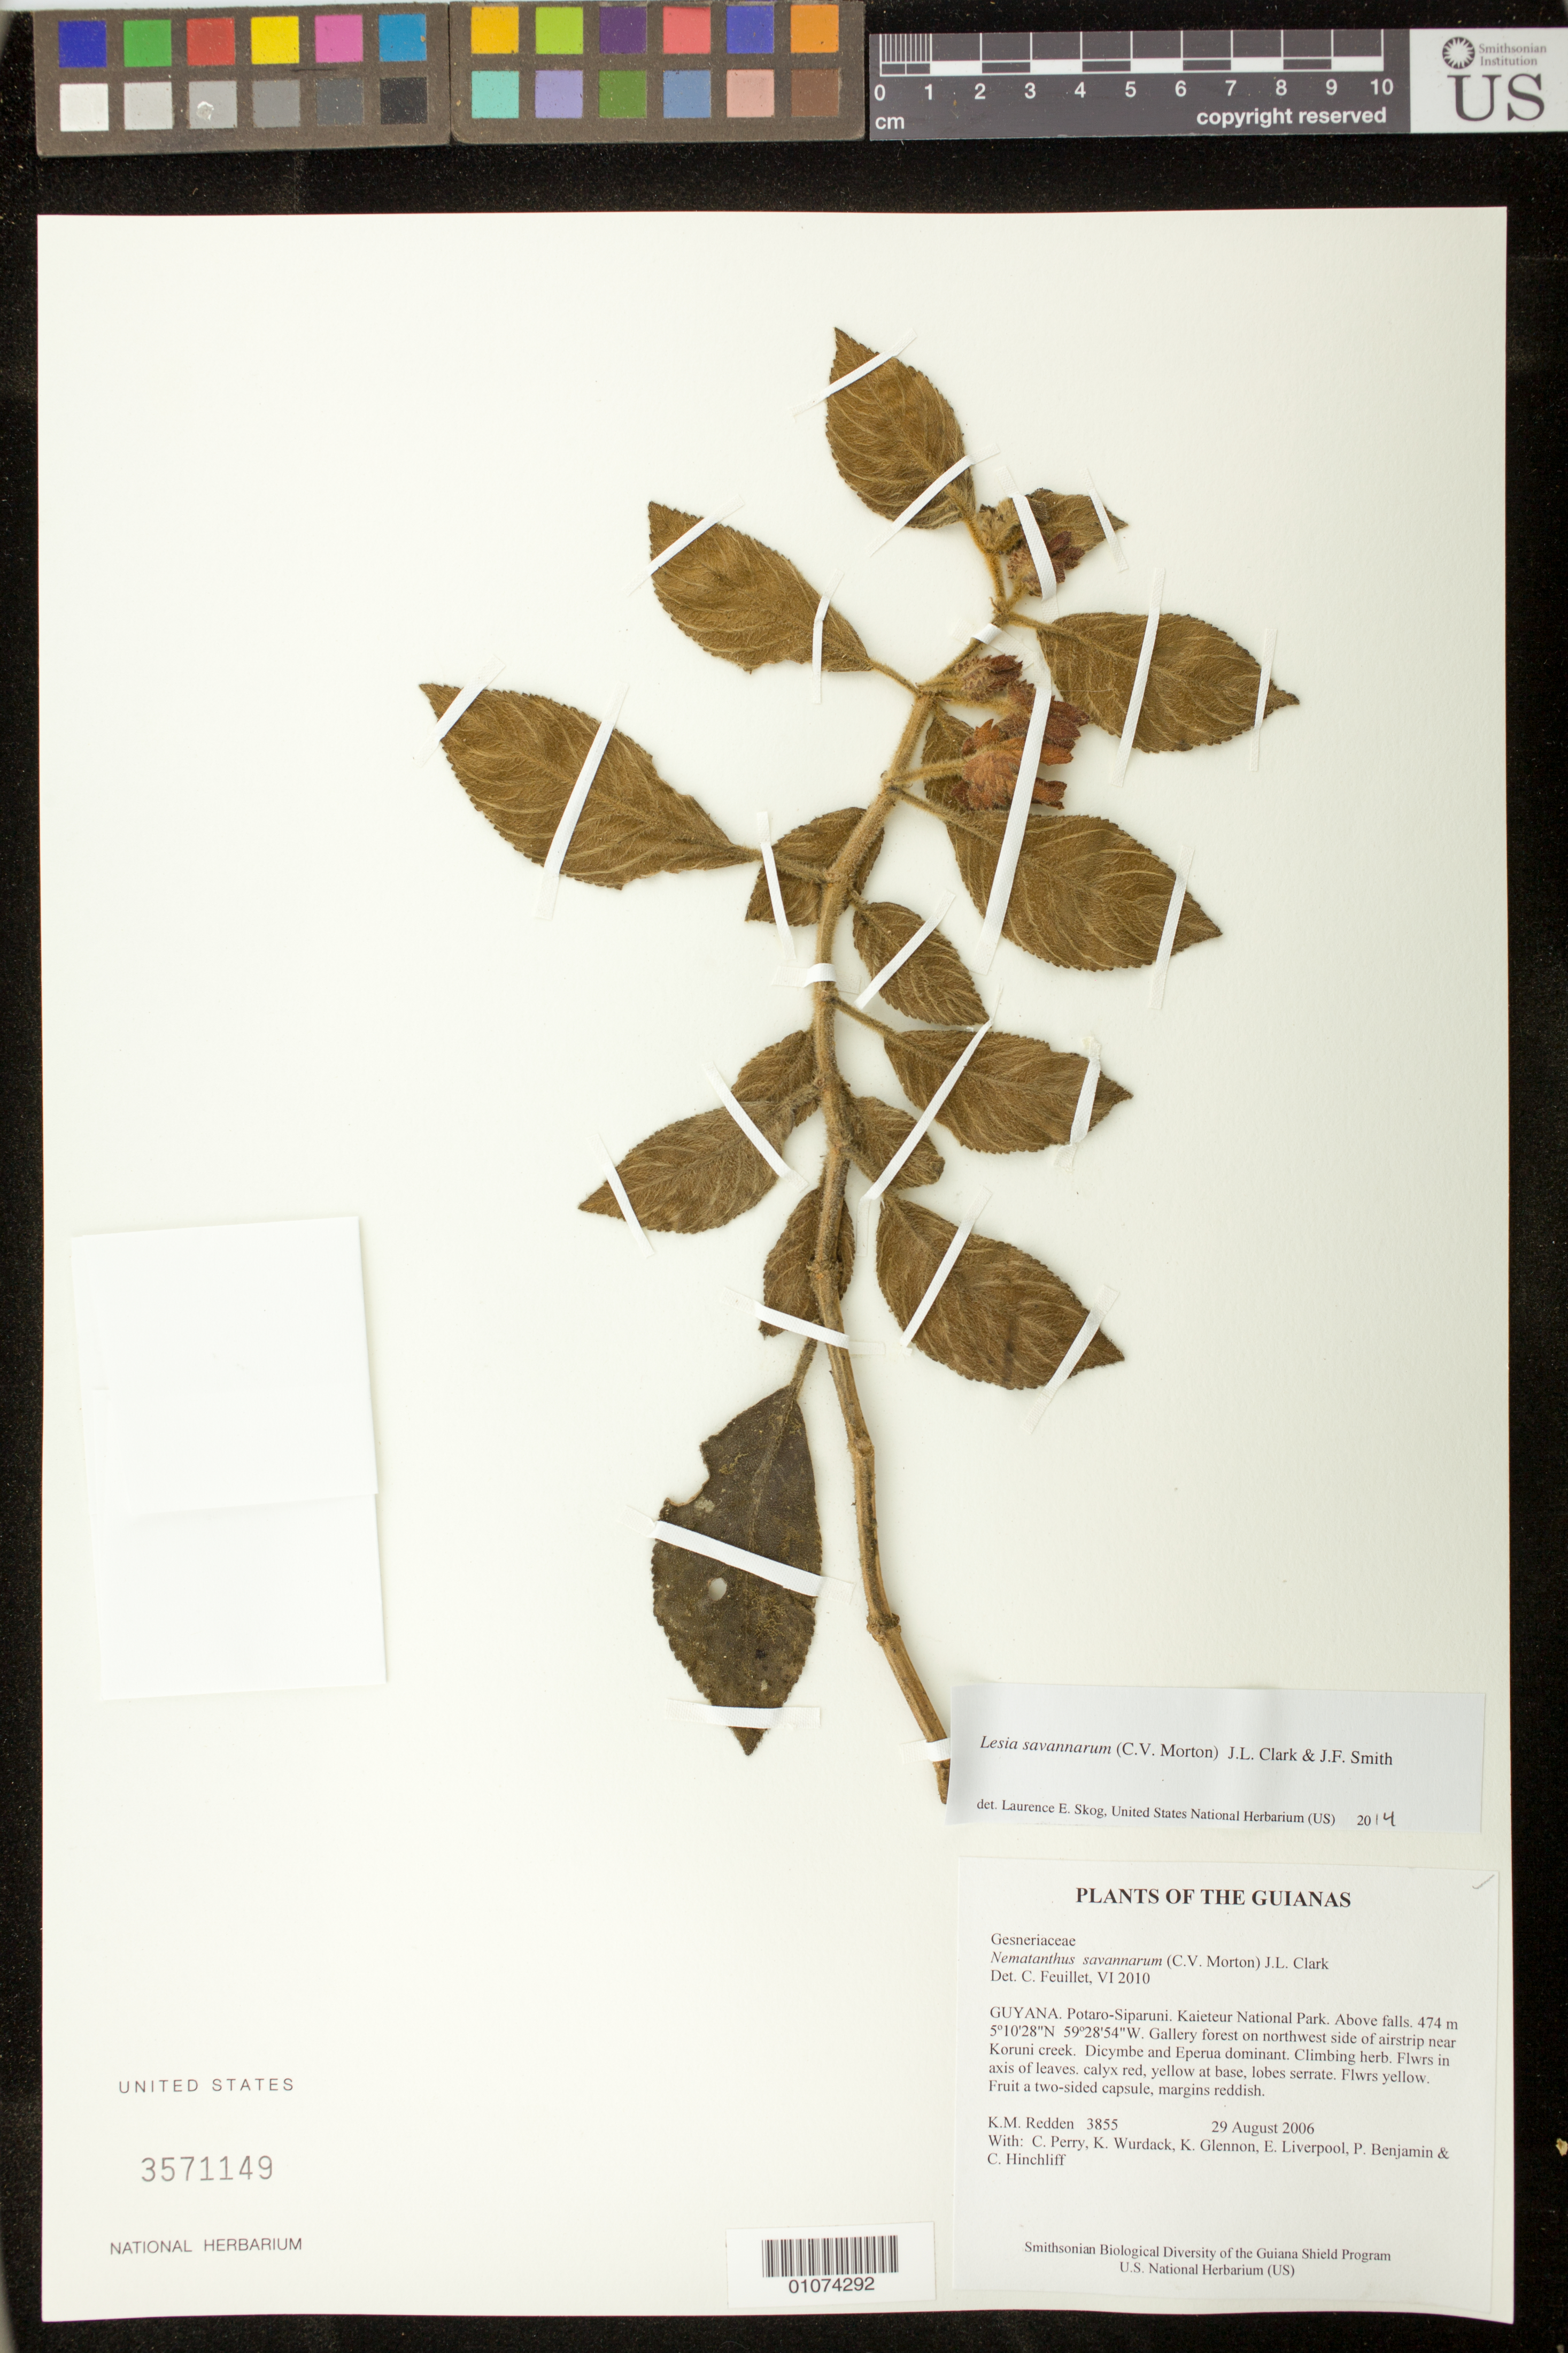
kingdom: Plantae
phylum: Tracheophyta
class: Magnoliopsida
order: Lamiales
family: Gesneriaceae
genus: Lesia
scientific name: Lesia savannarum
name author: (C.V. Morton) J.L. Clark & J.F. Sm.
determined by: Skog, Laurence E.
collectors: K. M. Redden, C. Perry, K. Wurdack, K. Glennon, E. Liverpool, P. Benjamin & C. E. Hinchliff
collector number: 3855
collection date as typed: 29 Aug 2006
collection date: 2006-08-29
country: Guyana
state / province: Potaro-Siparuni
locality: Kaieteur National Park.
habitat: Above falls. Gallery forest on NW side of airstrip near Koruni Creek. Dicymbe and Eperua dominant.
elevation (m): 474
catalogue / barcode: US 3571149